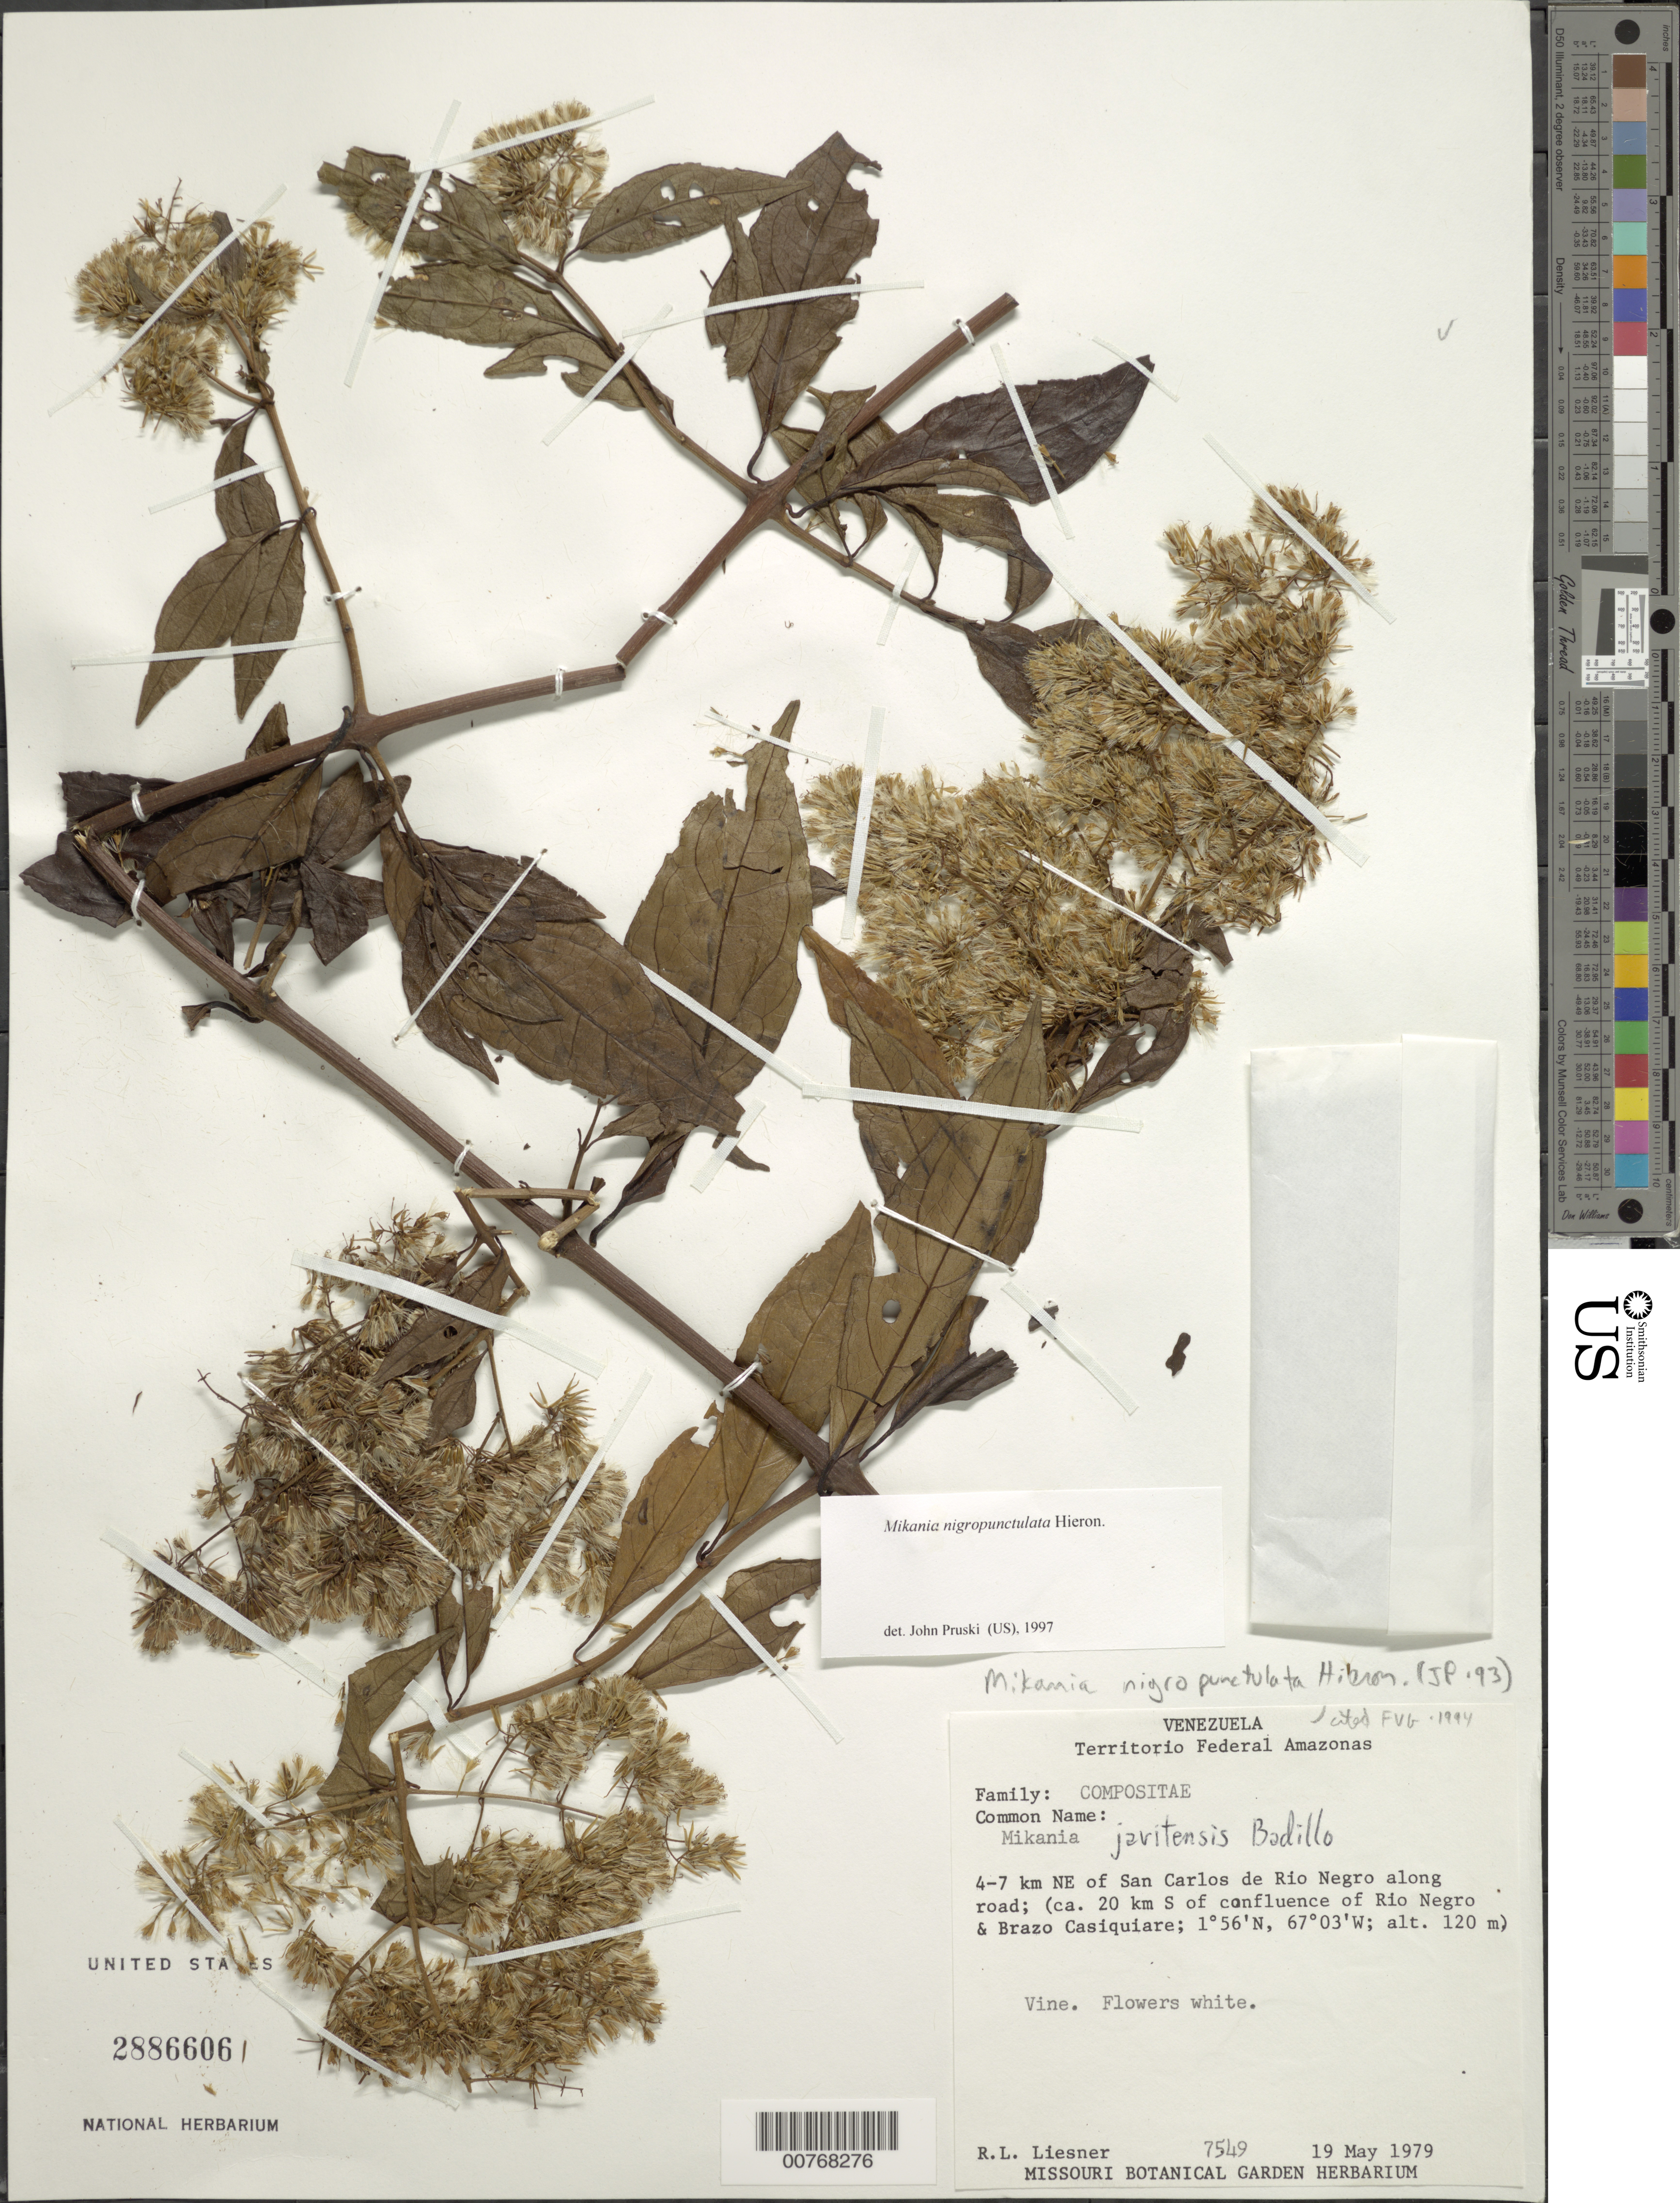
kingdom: Plantae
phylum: Tracheophyta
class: Magnoliopsida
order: Asterales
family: Asteraceae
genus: Mikania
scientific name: Mikania nigropunctulata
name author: Hieron.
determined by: Pruski, J. F.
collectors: R. L. Liesner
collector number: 7459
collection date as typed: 19-May-79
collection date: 1979-05-19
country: Venezuela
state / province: Amazonas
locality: San Carlos de Río Negro, 4-7 Km NE of; confluence of Río Negro & Brazo Casiquiare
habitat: Along road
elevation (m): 120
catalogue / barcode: US 2886606